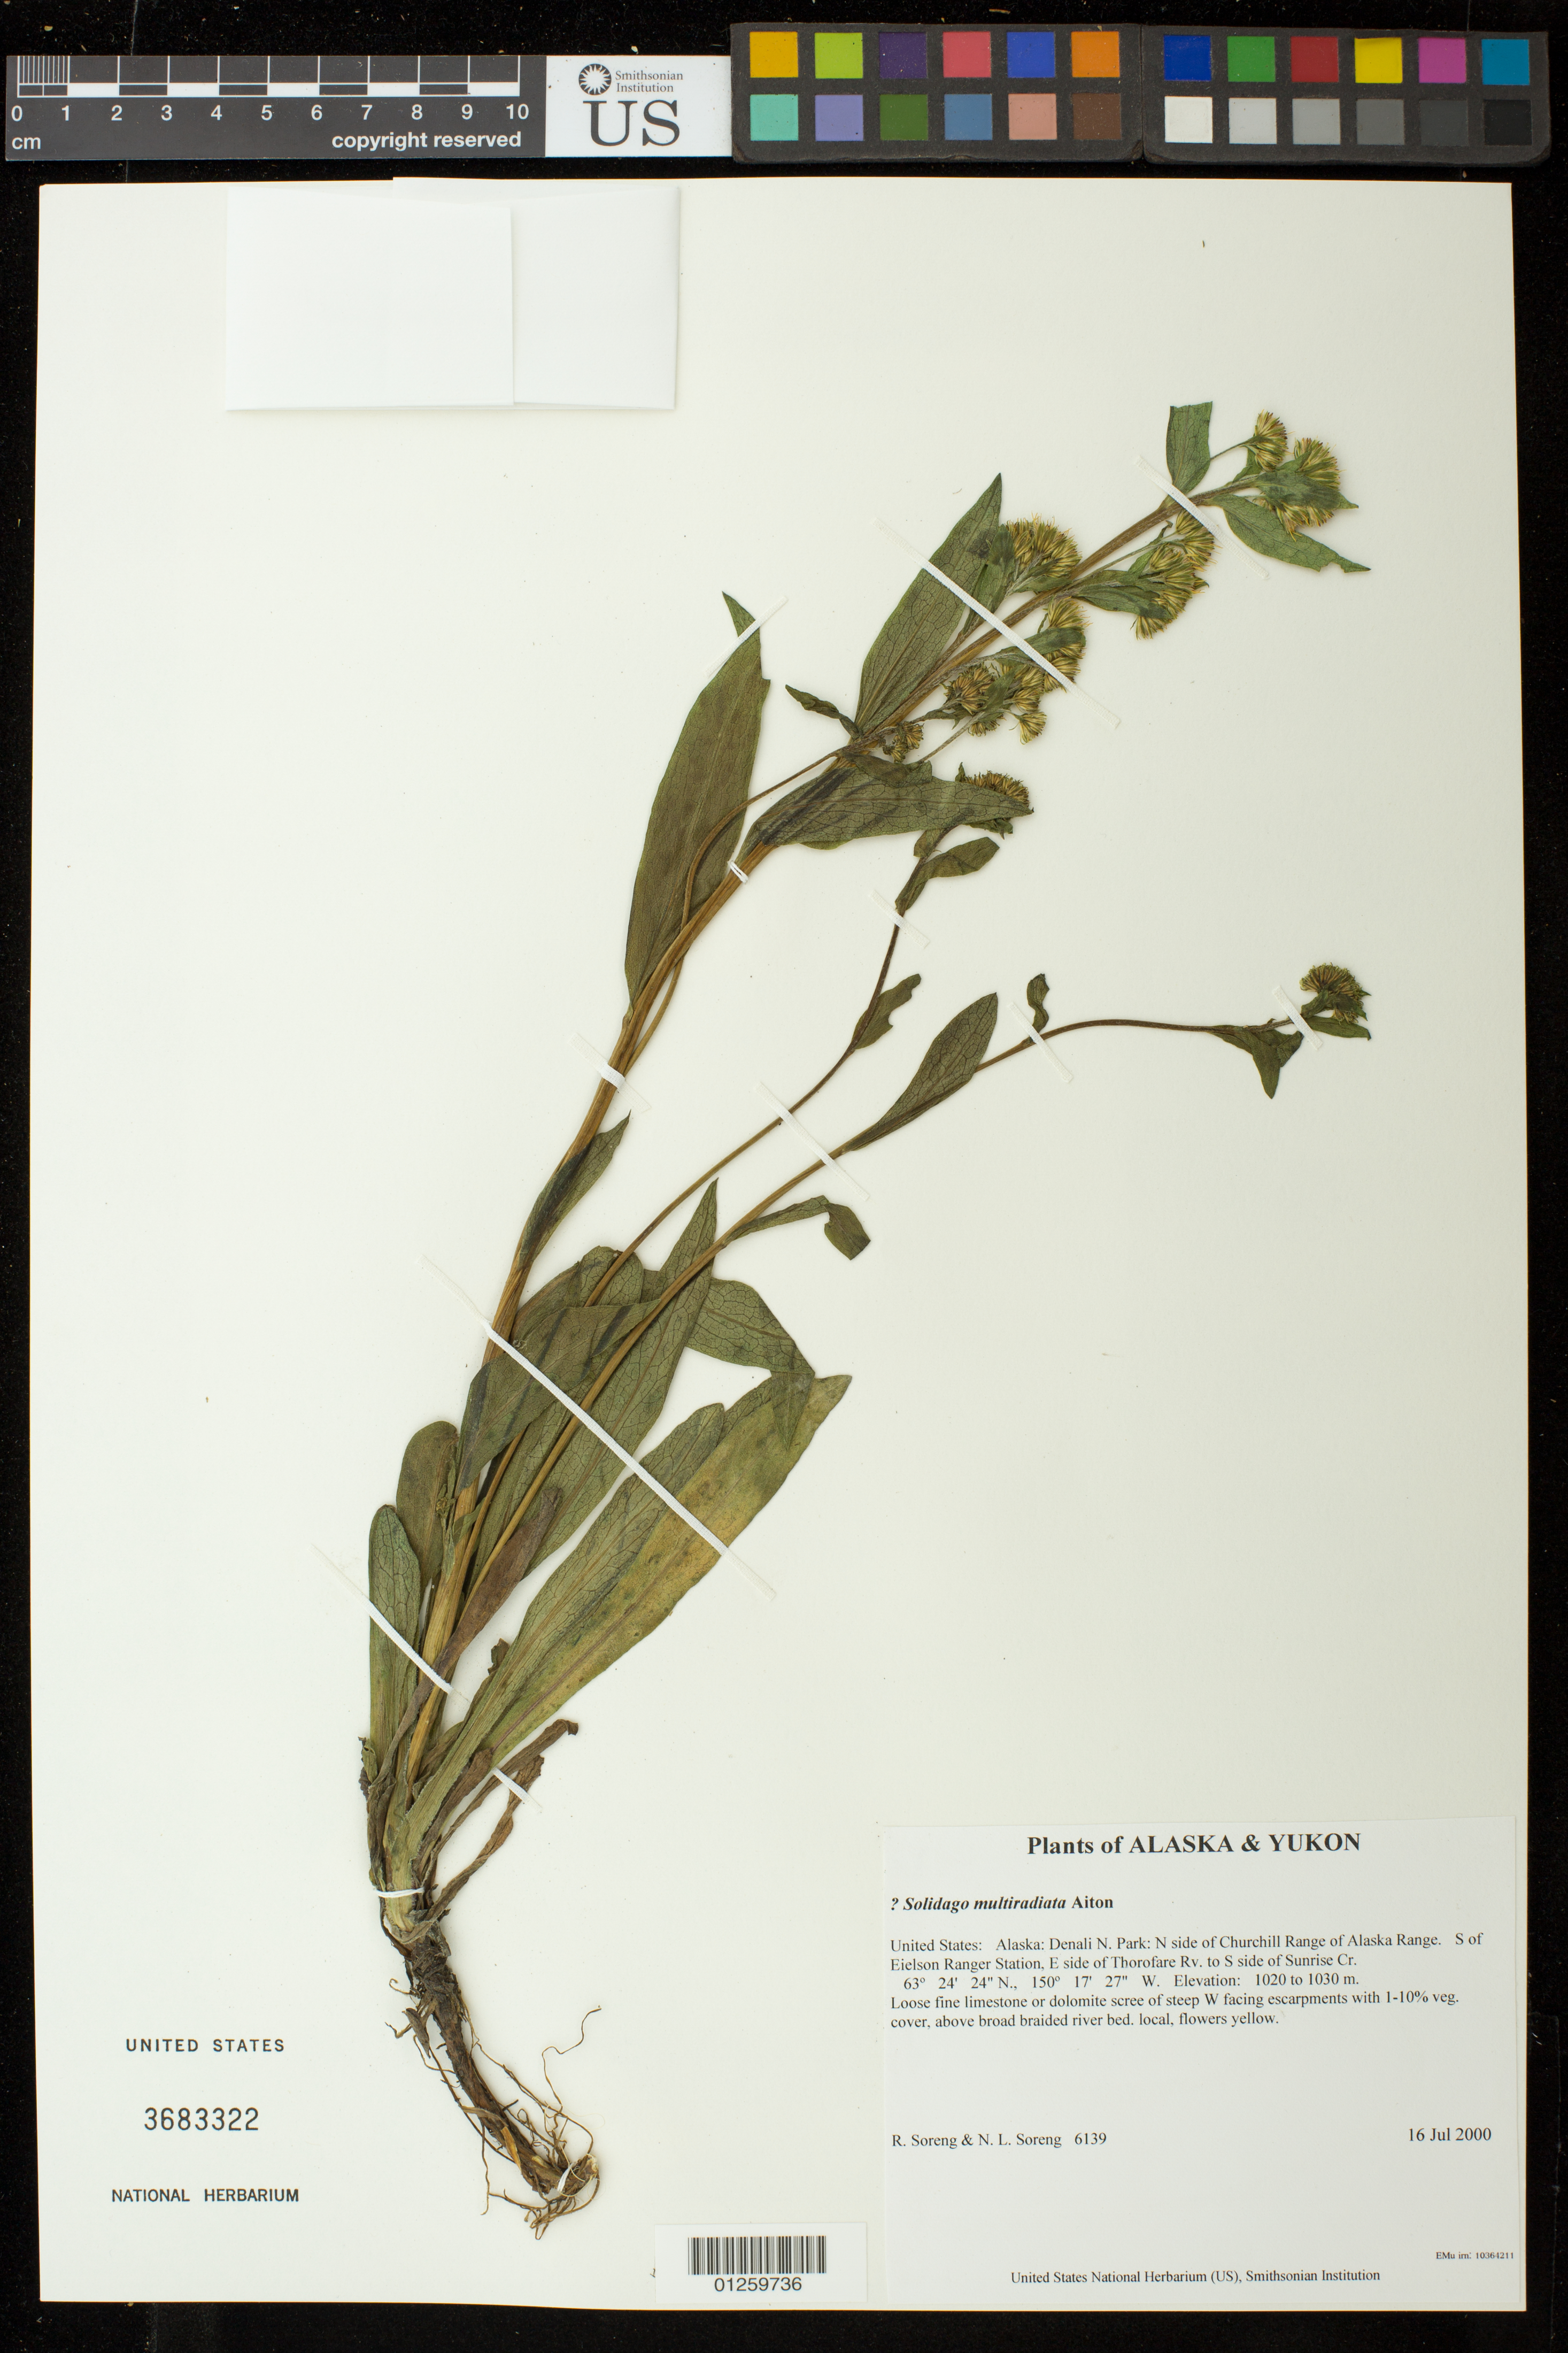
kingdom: Plantae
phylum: Tracheophyta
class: Magnoliopsida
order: Asterales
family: Asteraceae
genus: Solidago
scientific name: Solidago multiradiata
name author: Aiton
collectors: R. J. Soreng & N. L. Soreng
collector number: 6139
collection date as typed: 16 Jul 2000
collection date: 2000-07-16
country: United States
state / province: Alaska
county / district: Denali N. Park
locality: N side of Churchill Range of Alaska Range. S of Eielson Ranger Station, E side of Thorofare Rv. to S side of Sunrise Cr.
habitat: Loose fine limestone or dolomite scree of steep W facing escarpments with 1-10% veg. cover, above broad braided river bed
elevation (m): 1020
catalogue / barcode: US 3683322